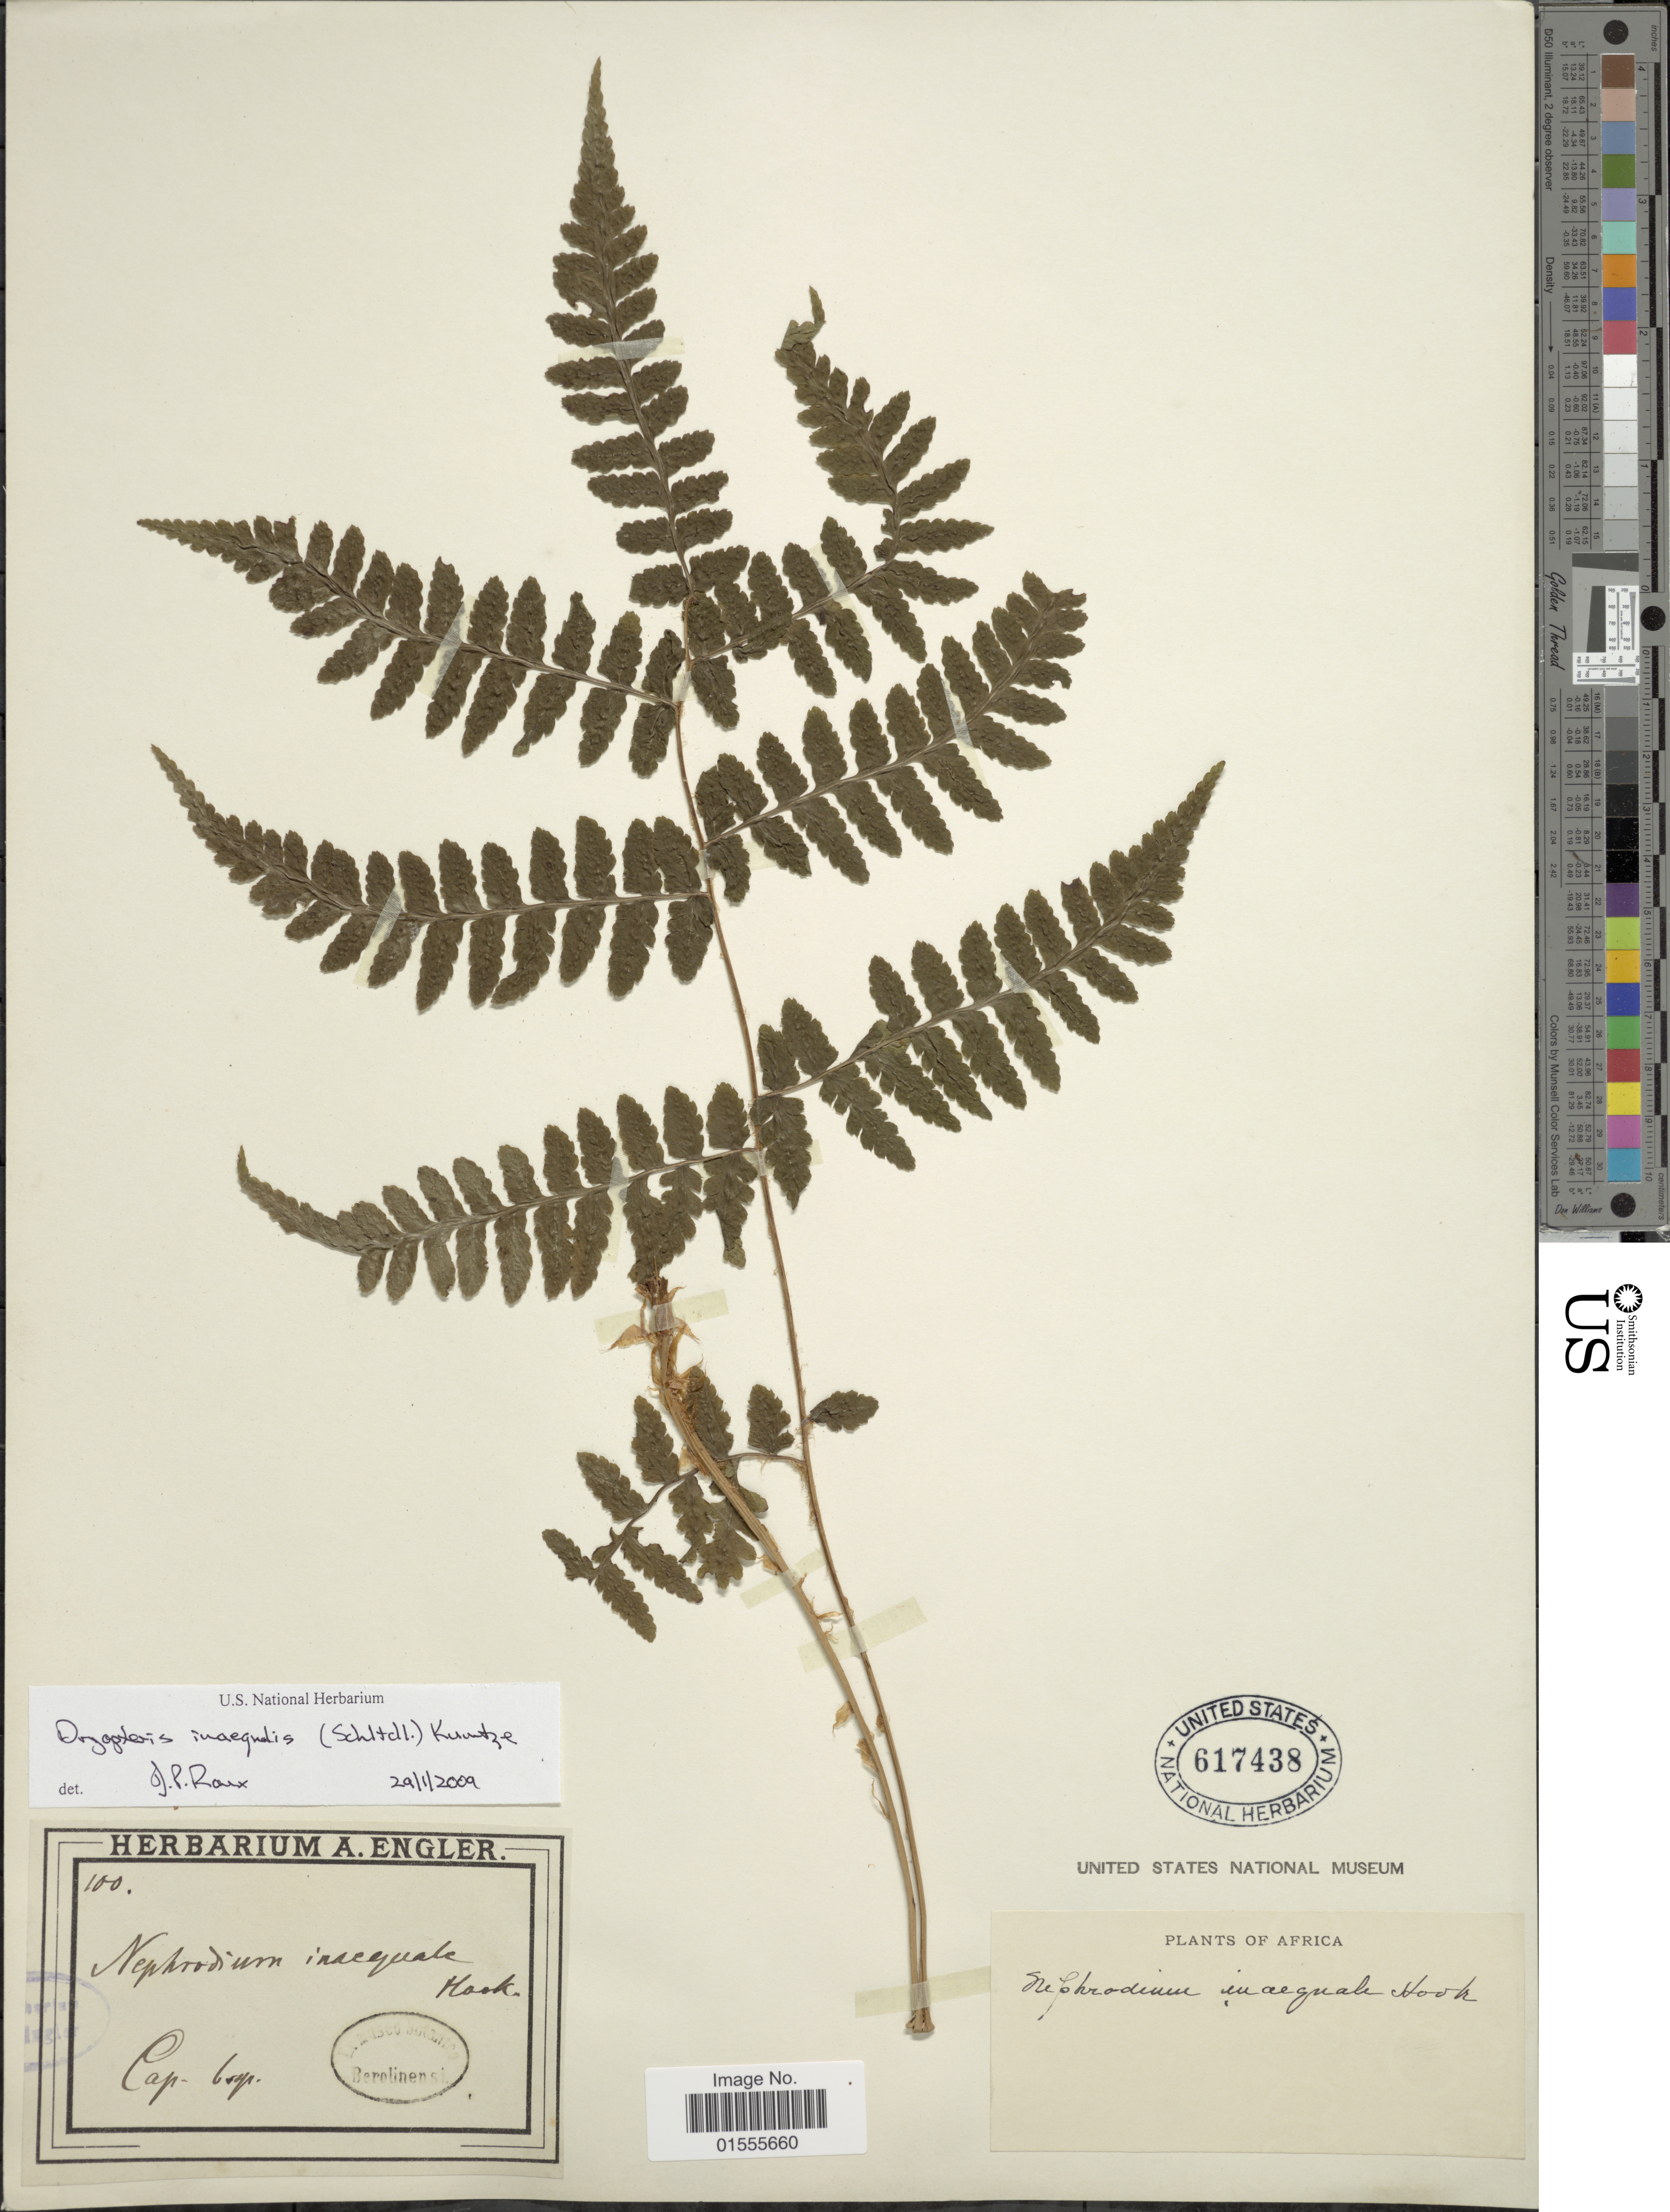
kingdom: Plantae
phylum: Tracheophyta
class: Polypodiopsida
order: Polypodiales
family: Dryopteridaceae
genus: Dryopteris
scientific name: Dryopteris inaequalis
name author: (Schltdl.) Kuntze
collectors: ex herb. A. Engler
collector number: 100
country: South Africa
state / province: Western Cape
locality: Cap. [illegible text], Africa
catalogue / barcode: US 617438